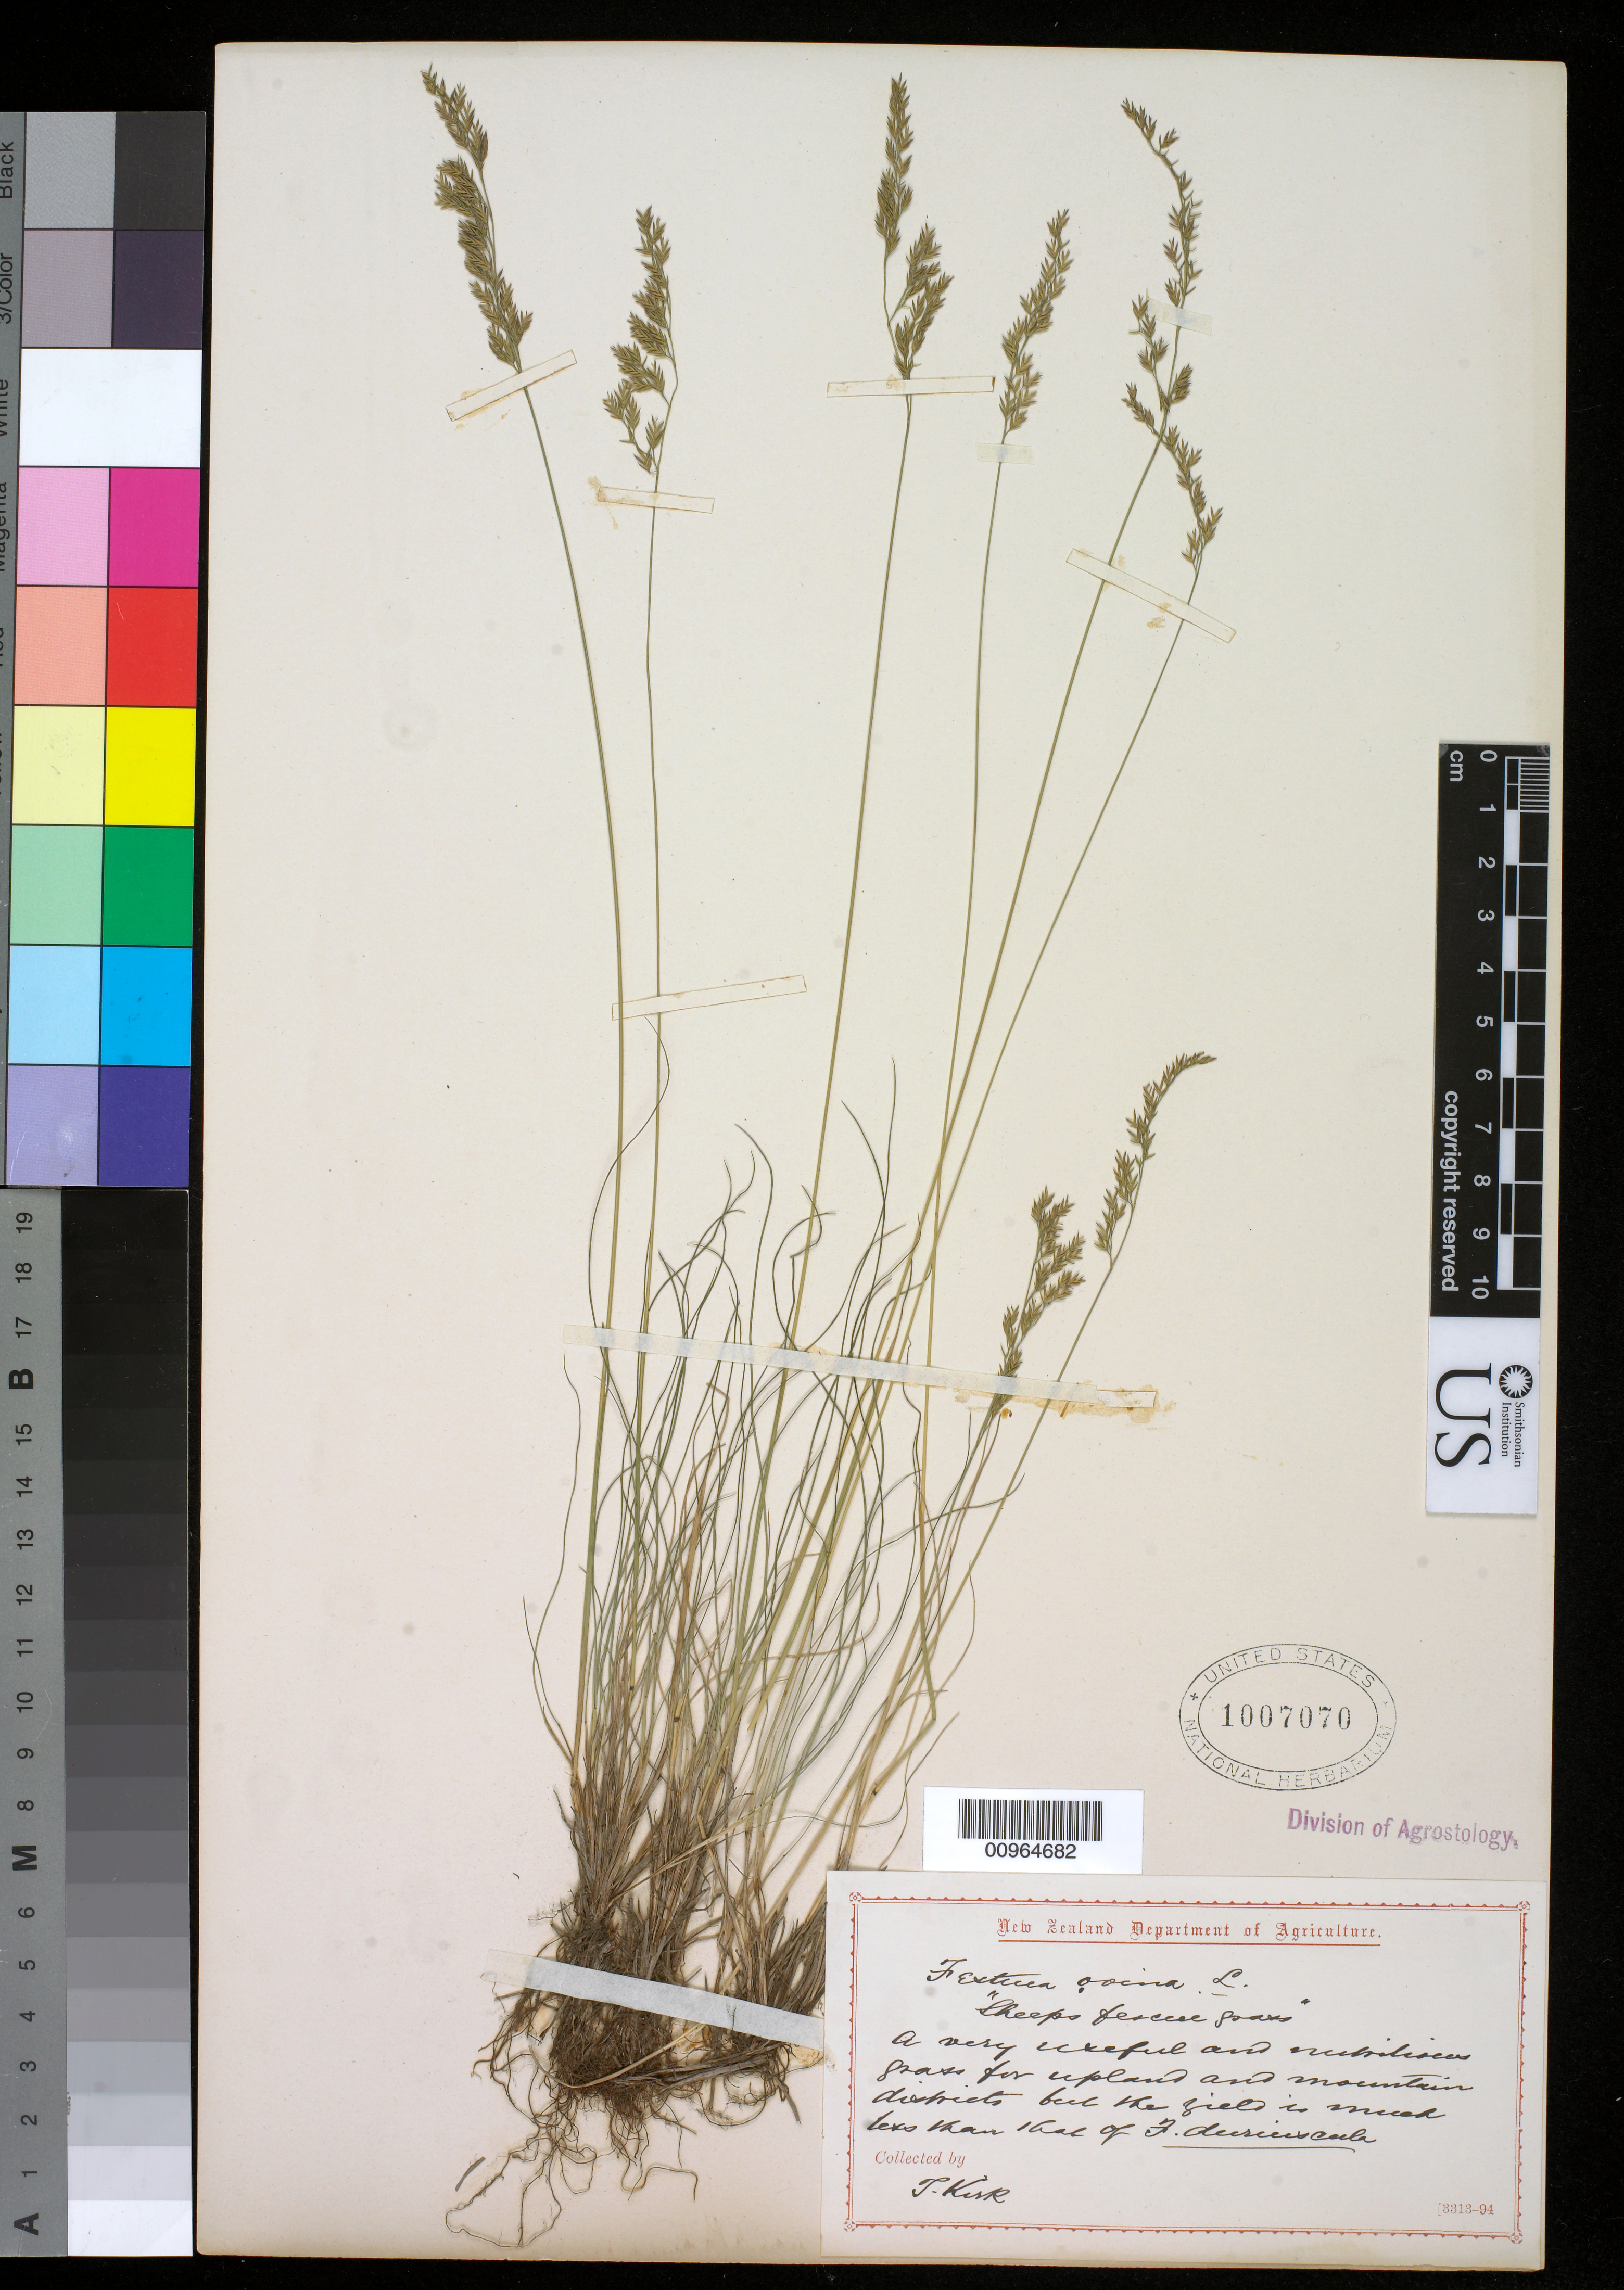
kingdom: Plantae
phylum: Tracheophyta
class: Liliopsida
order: Poales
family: Poaceae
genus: Festuca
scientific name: Festuca rubra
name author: L.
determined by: Poaceae Reorganization Project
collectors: T. Kirk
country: New Zealand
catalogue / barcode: US 1007070